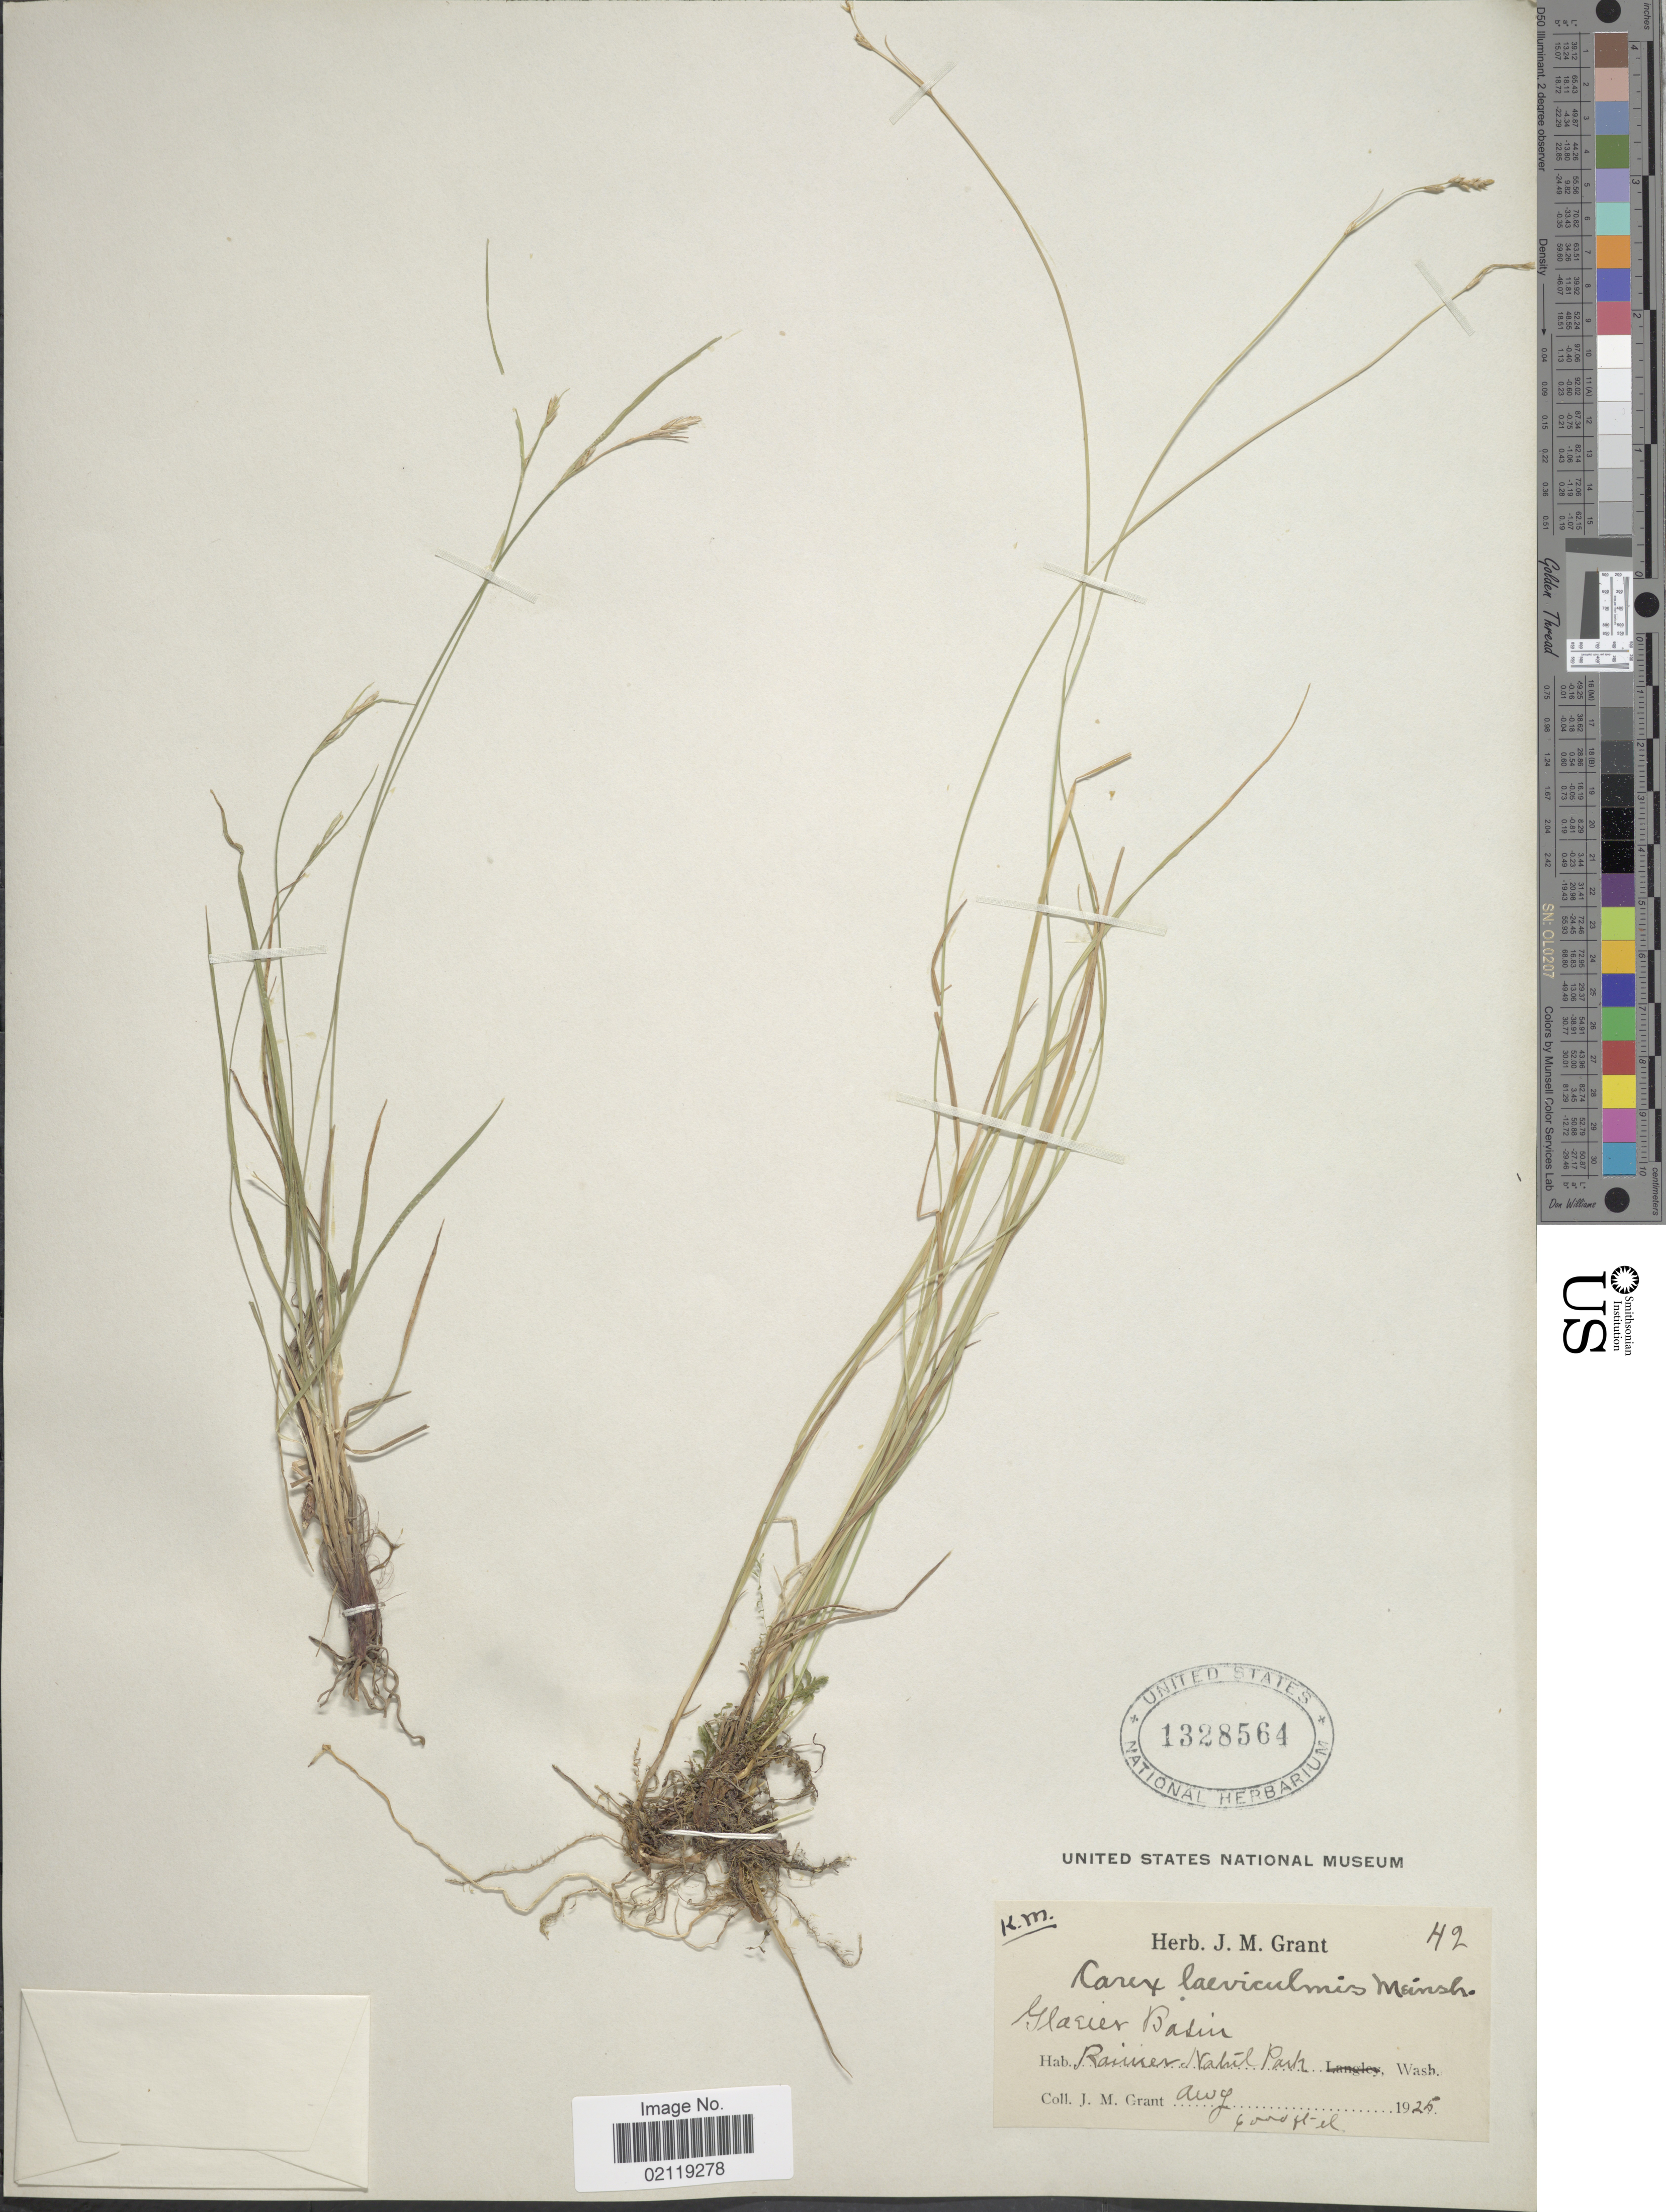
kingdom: Plantae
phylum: Tracheophyta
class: Liliopsida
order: Poales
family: Cyperaceae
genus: Carex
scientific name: Carex laeviculmis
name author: Meinsh.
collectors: J. M. Grant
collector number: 42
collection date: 1925-08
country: United States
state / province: Washington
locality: Glacier Basin. Rainier National Park, Wash.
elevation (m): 1829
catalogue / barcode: US 1328564